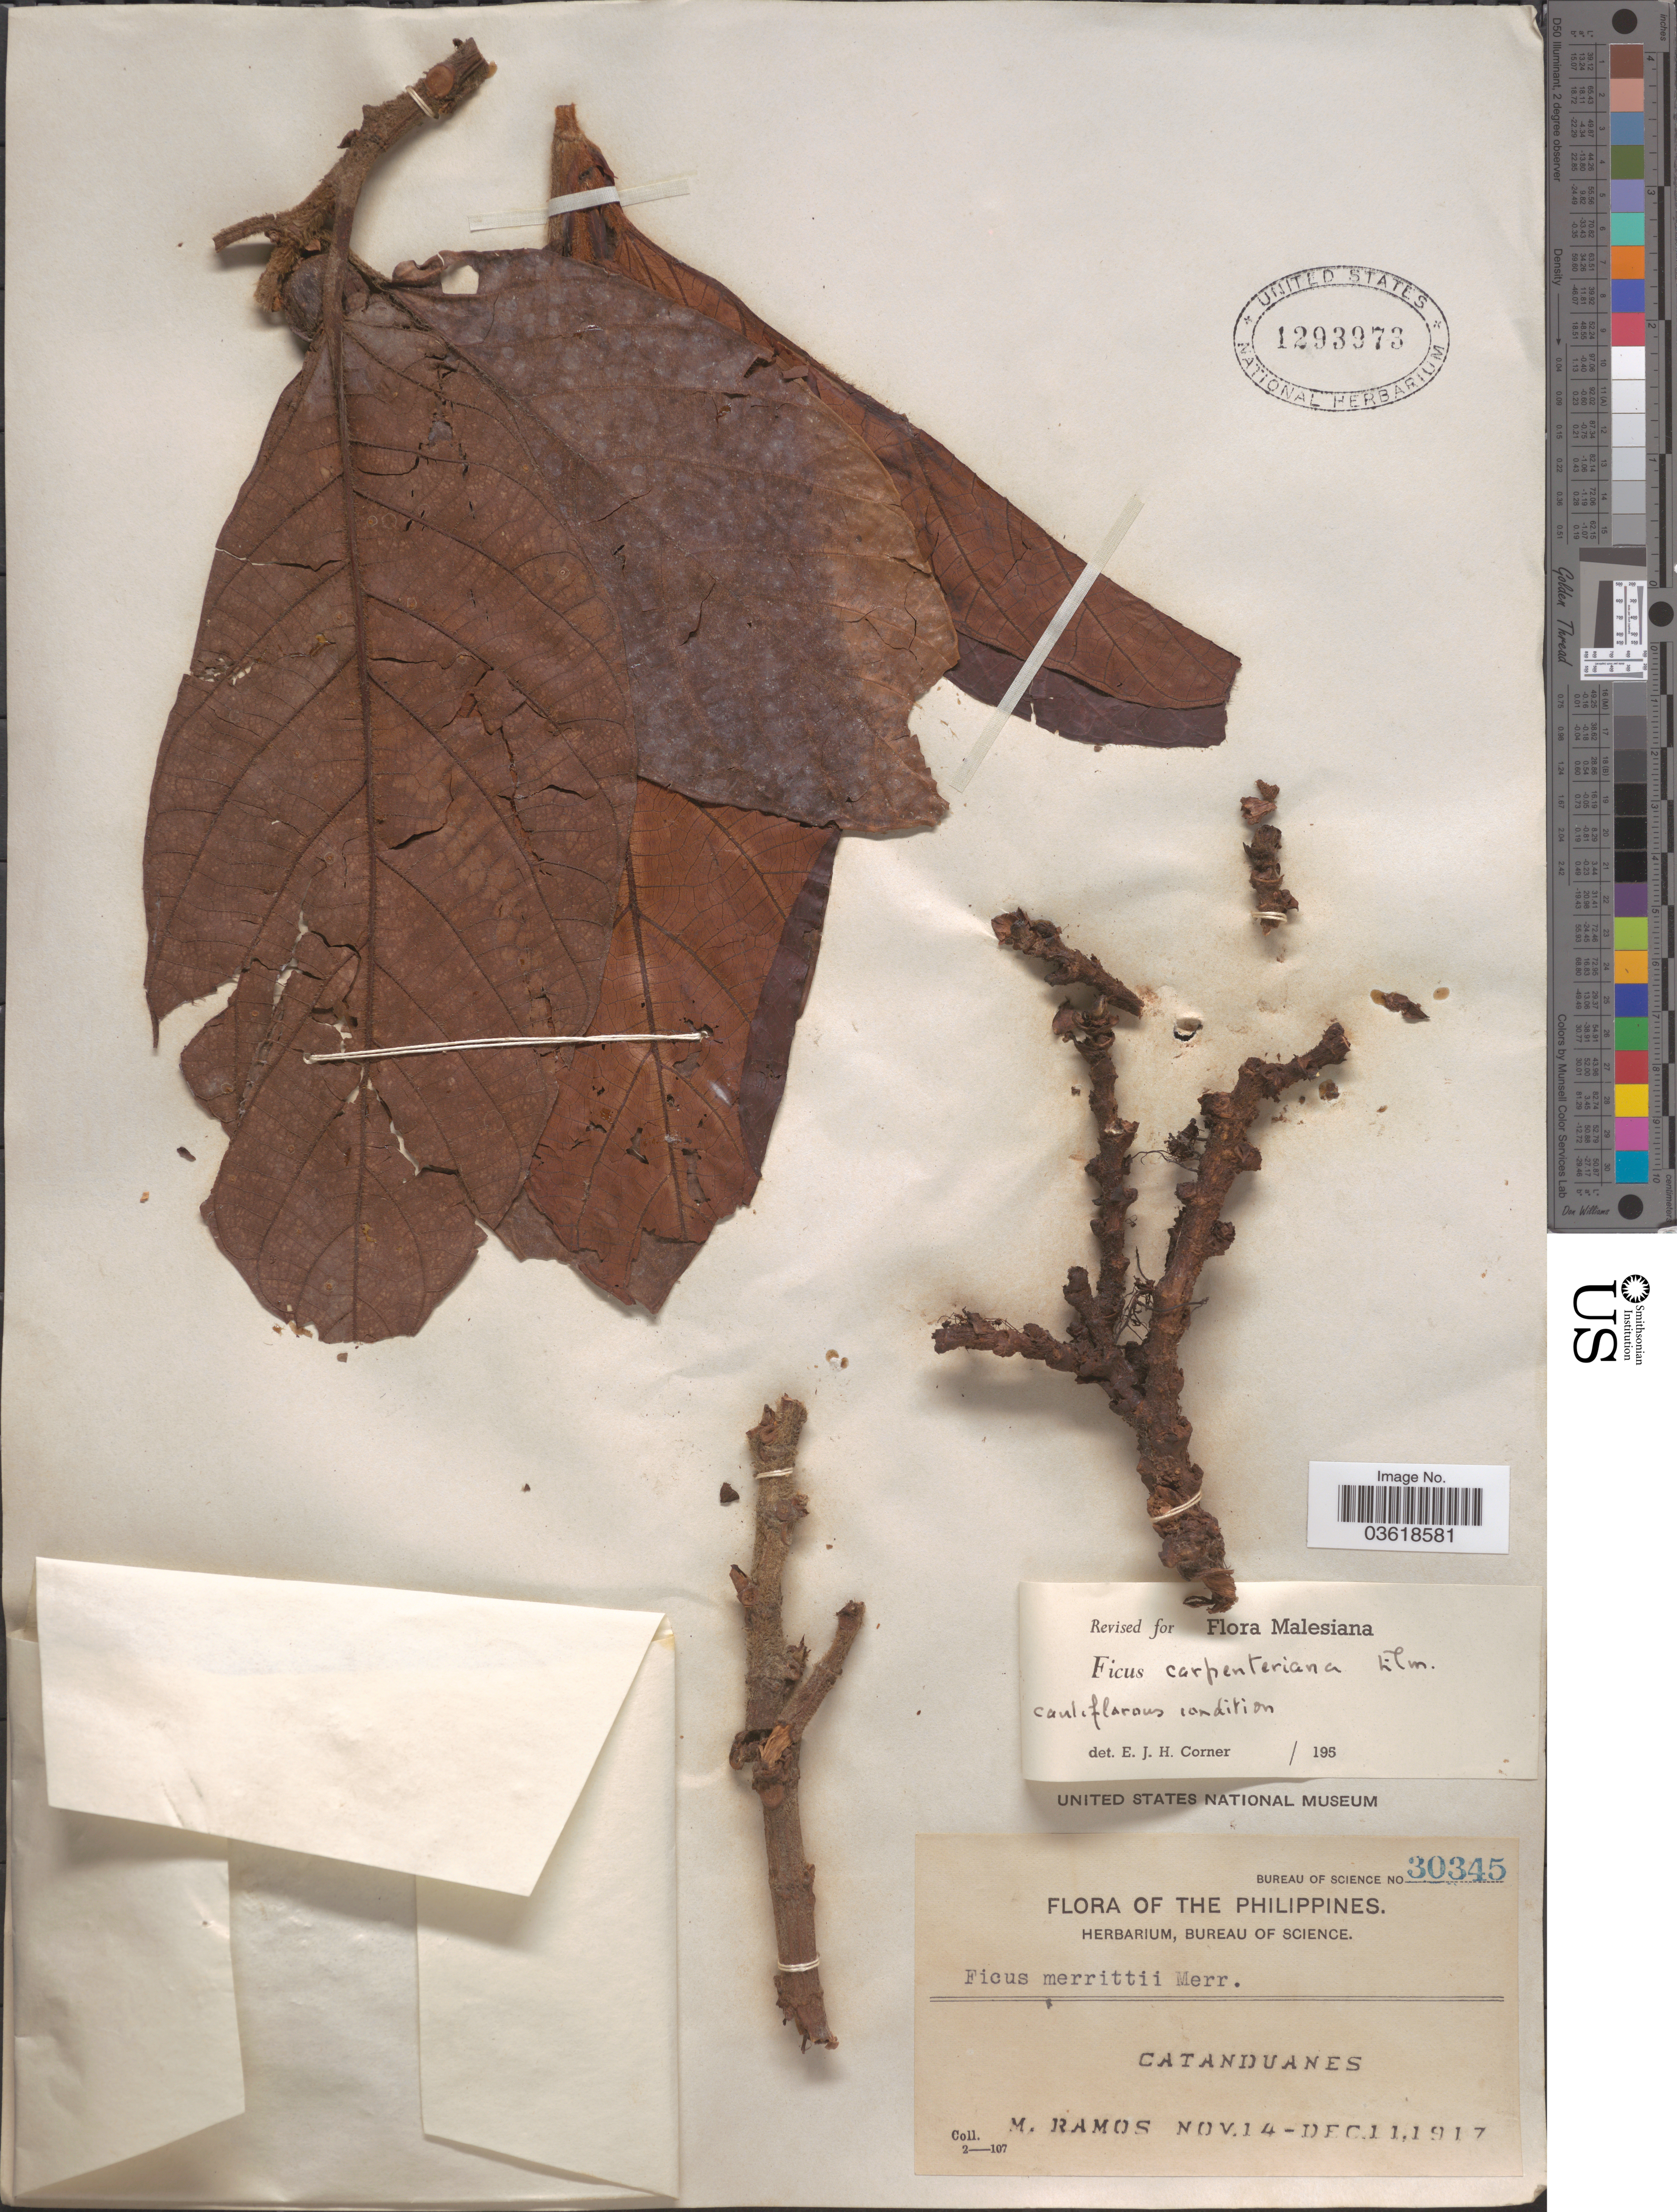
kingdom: Plantae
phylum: Tracheophyta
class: Magnoliopsida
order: Rosales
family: Moraceae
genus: Ficus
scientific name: Ficus carpenteriana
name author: Elmer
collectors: M. Ramos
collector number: Bureau of Science 30345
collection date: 1917-11-14/1917-12-11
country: Philippines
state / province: Bicol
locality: Catanduanes.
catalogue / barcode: US 1293973